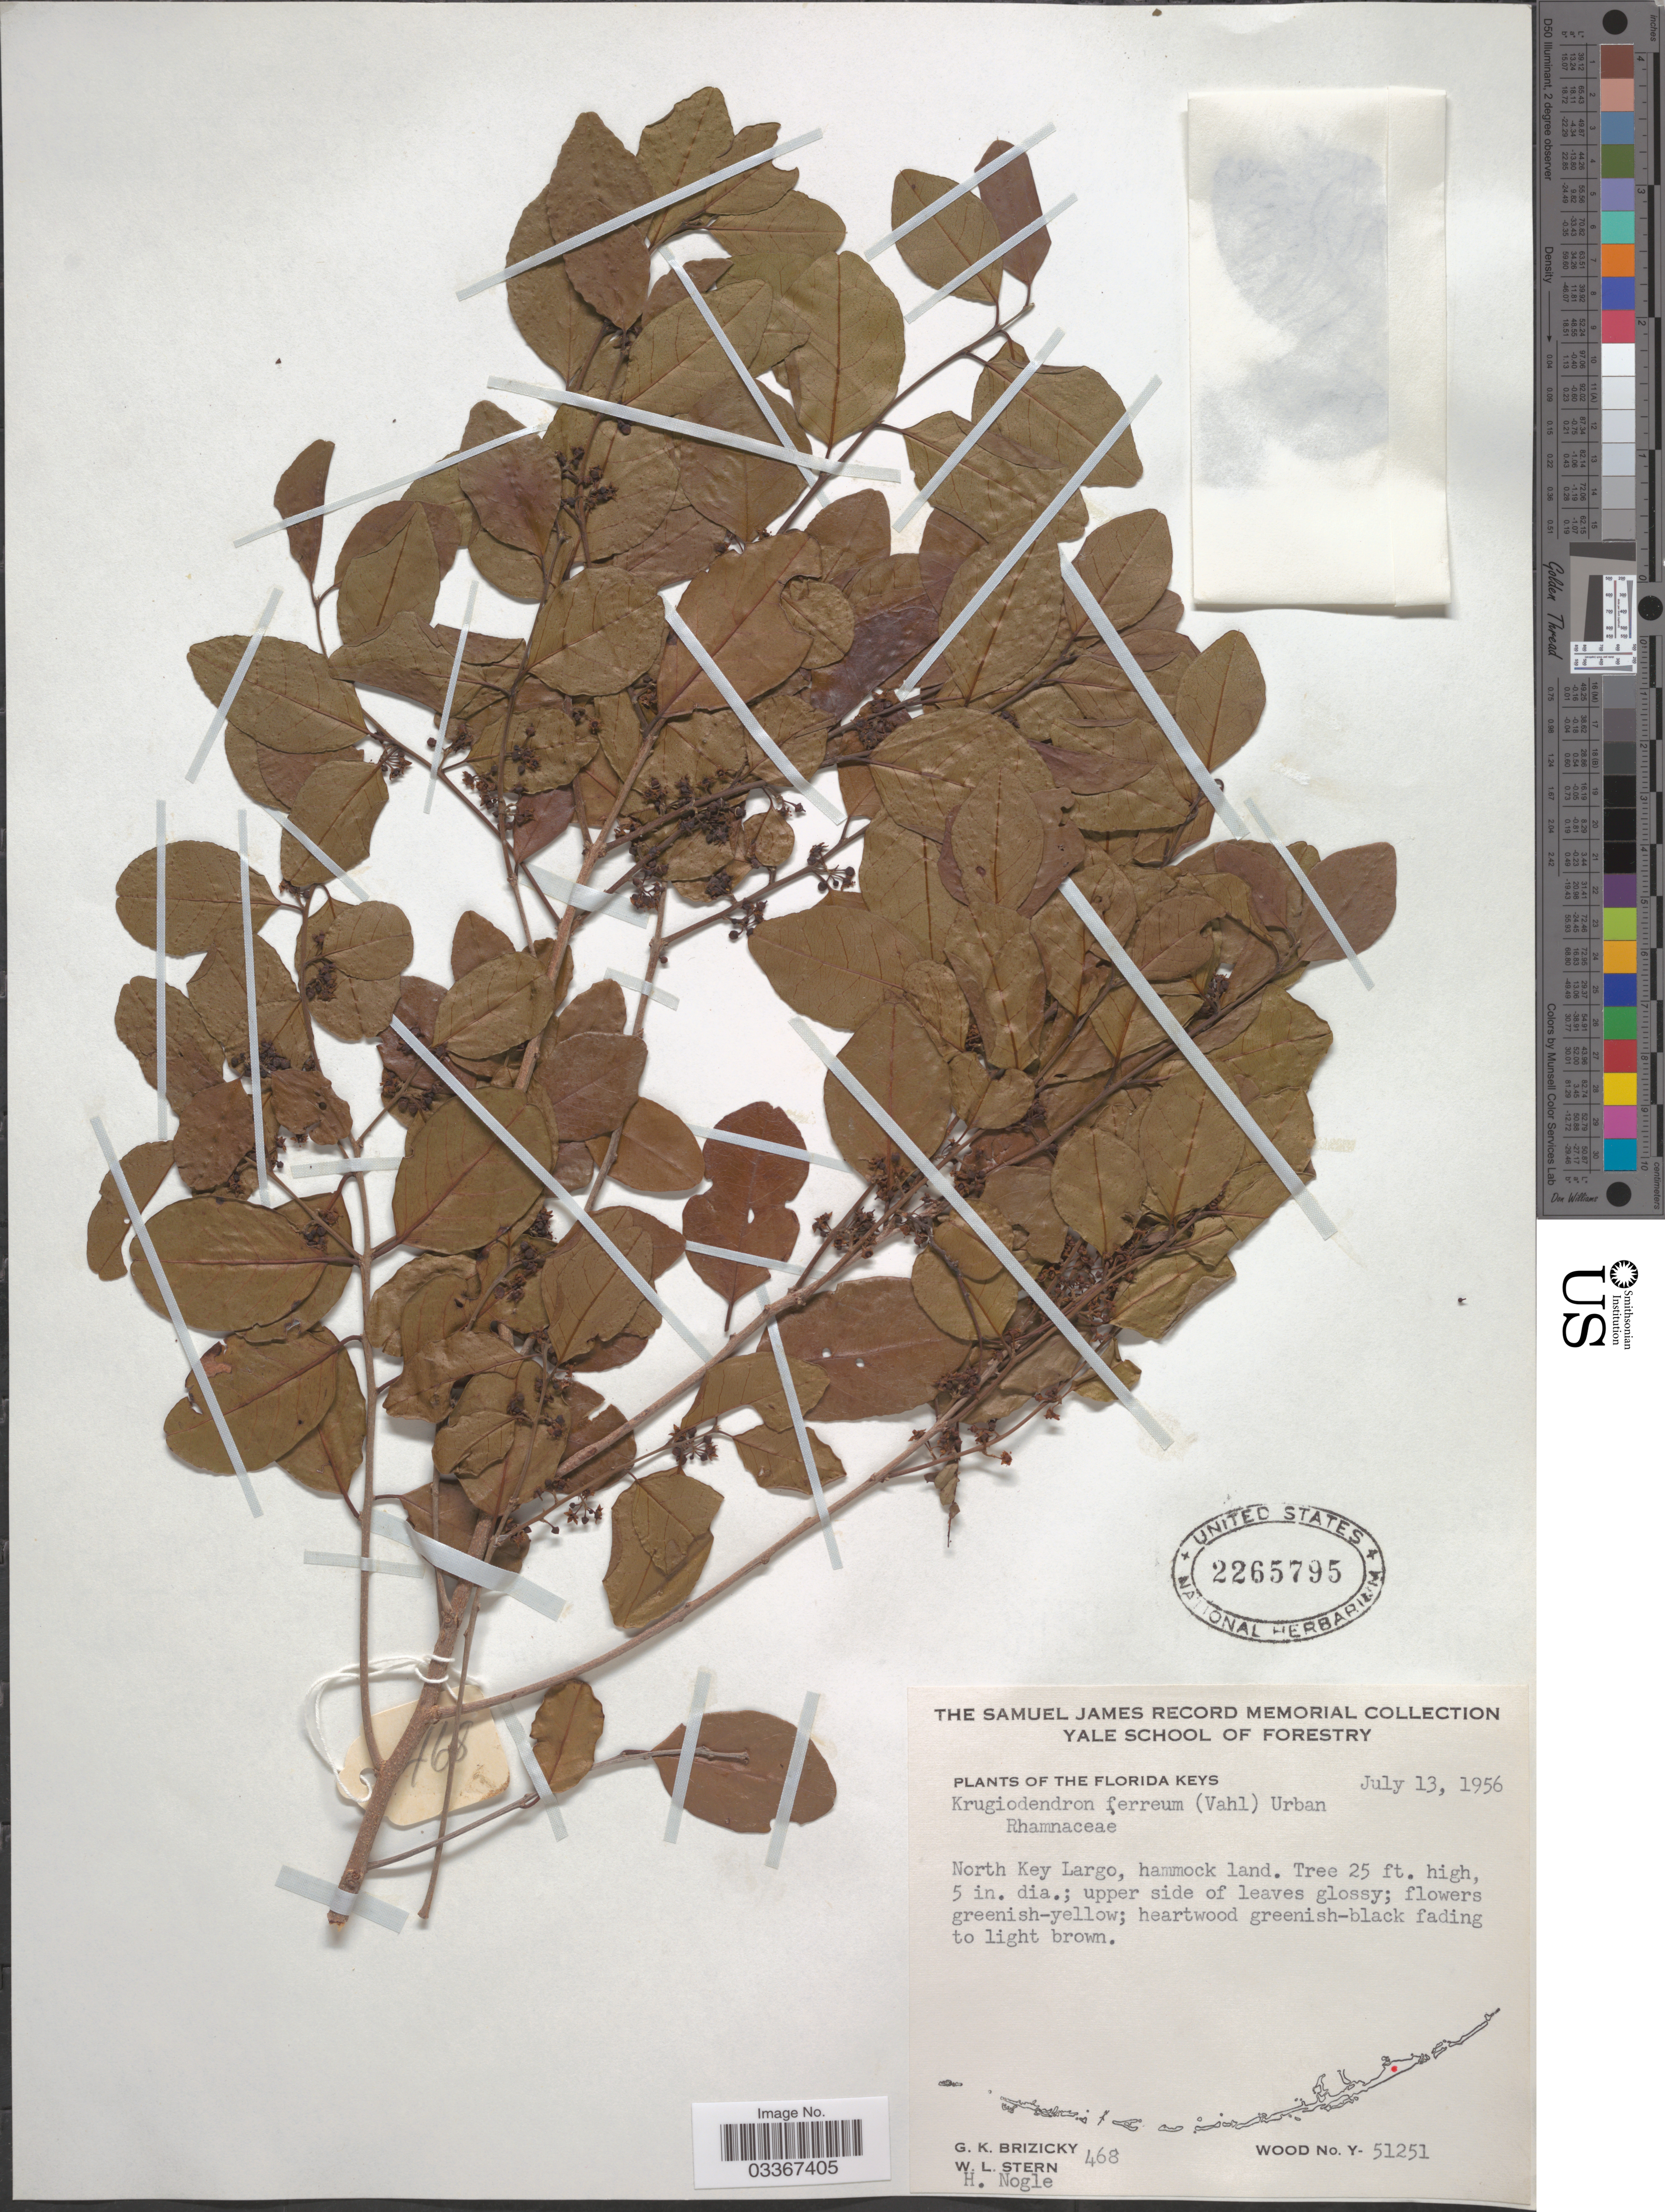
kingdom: Plantae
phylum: Tracheophyta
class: Magnoliopsida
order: Rosales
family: Rhamnaceae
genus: Krugiodendron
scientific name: Krugiodendron ferreum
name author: (Vahl) Urb.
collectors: G. K. Brizicky, W. L. Stern & H. Nogle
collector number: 468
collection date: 1956-07-13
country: United States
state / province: Florida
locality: The Florida Keys. North Key Largo, hammock land.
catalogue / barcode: US 2265795